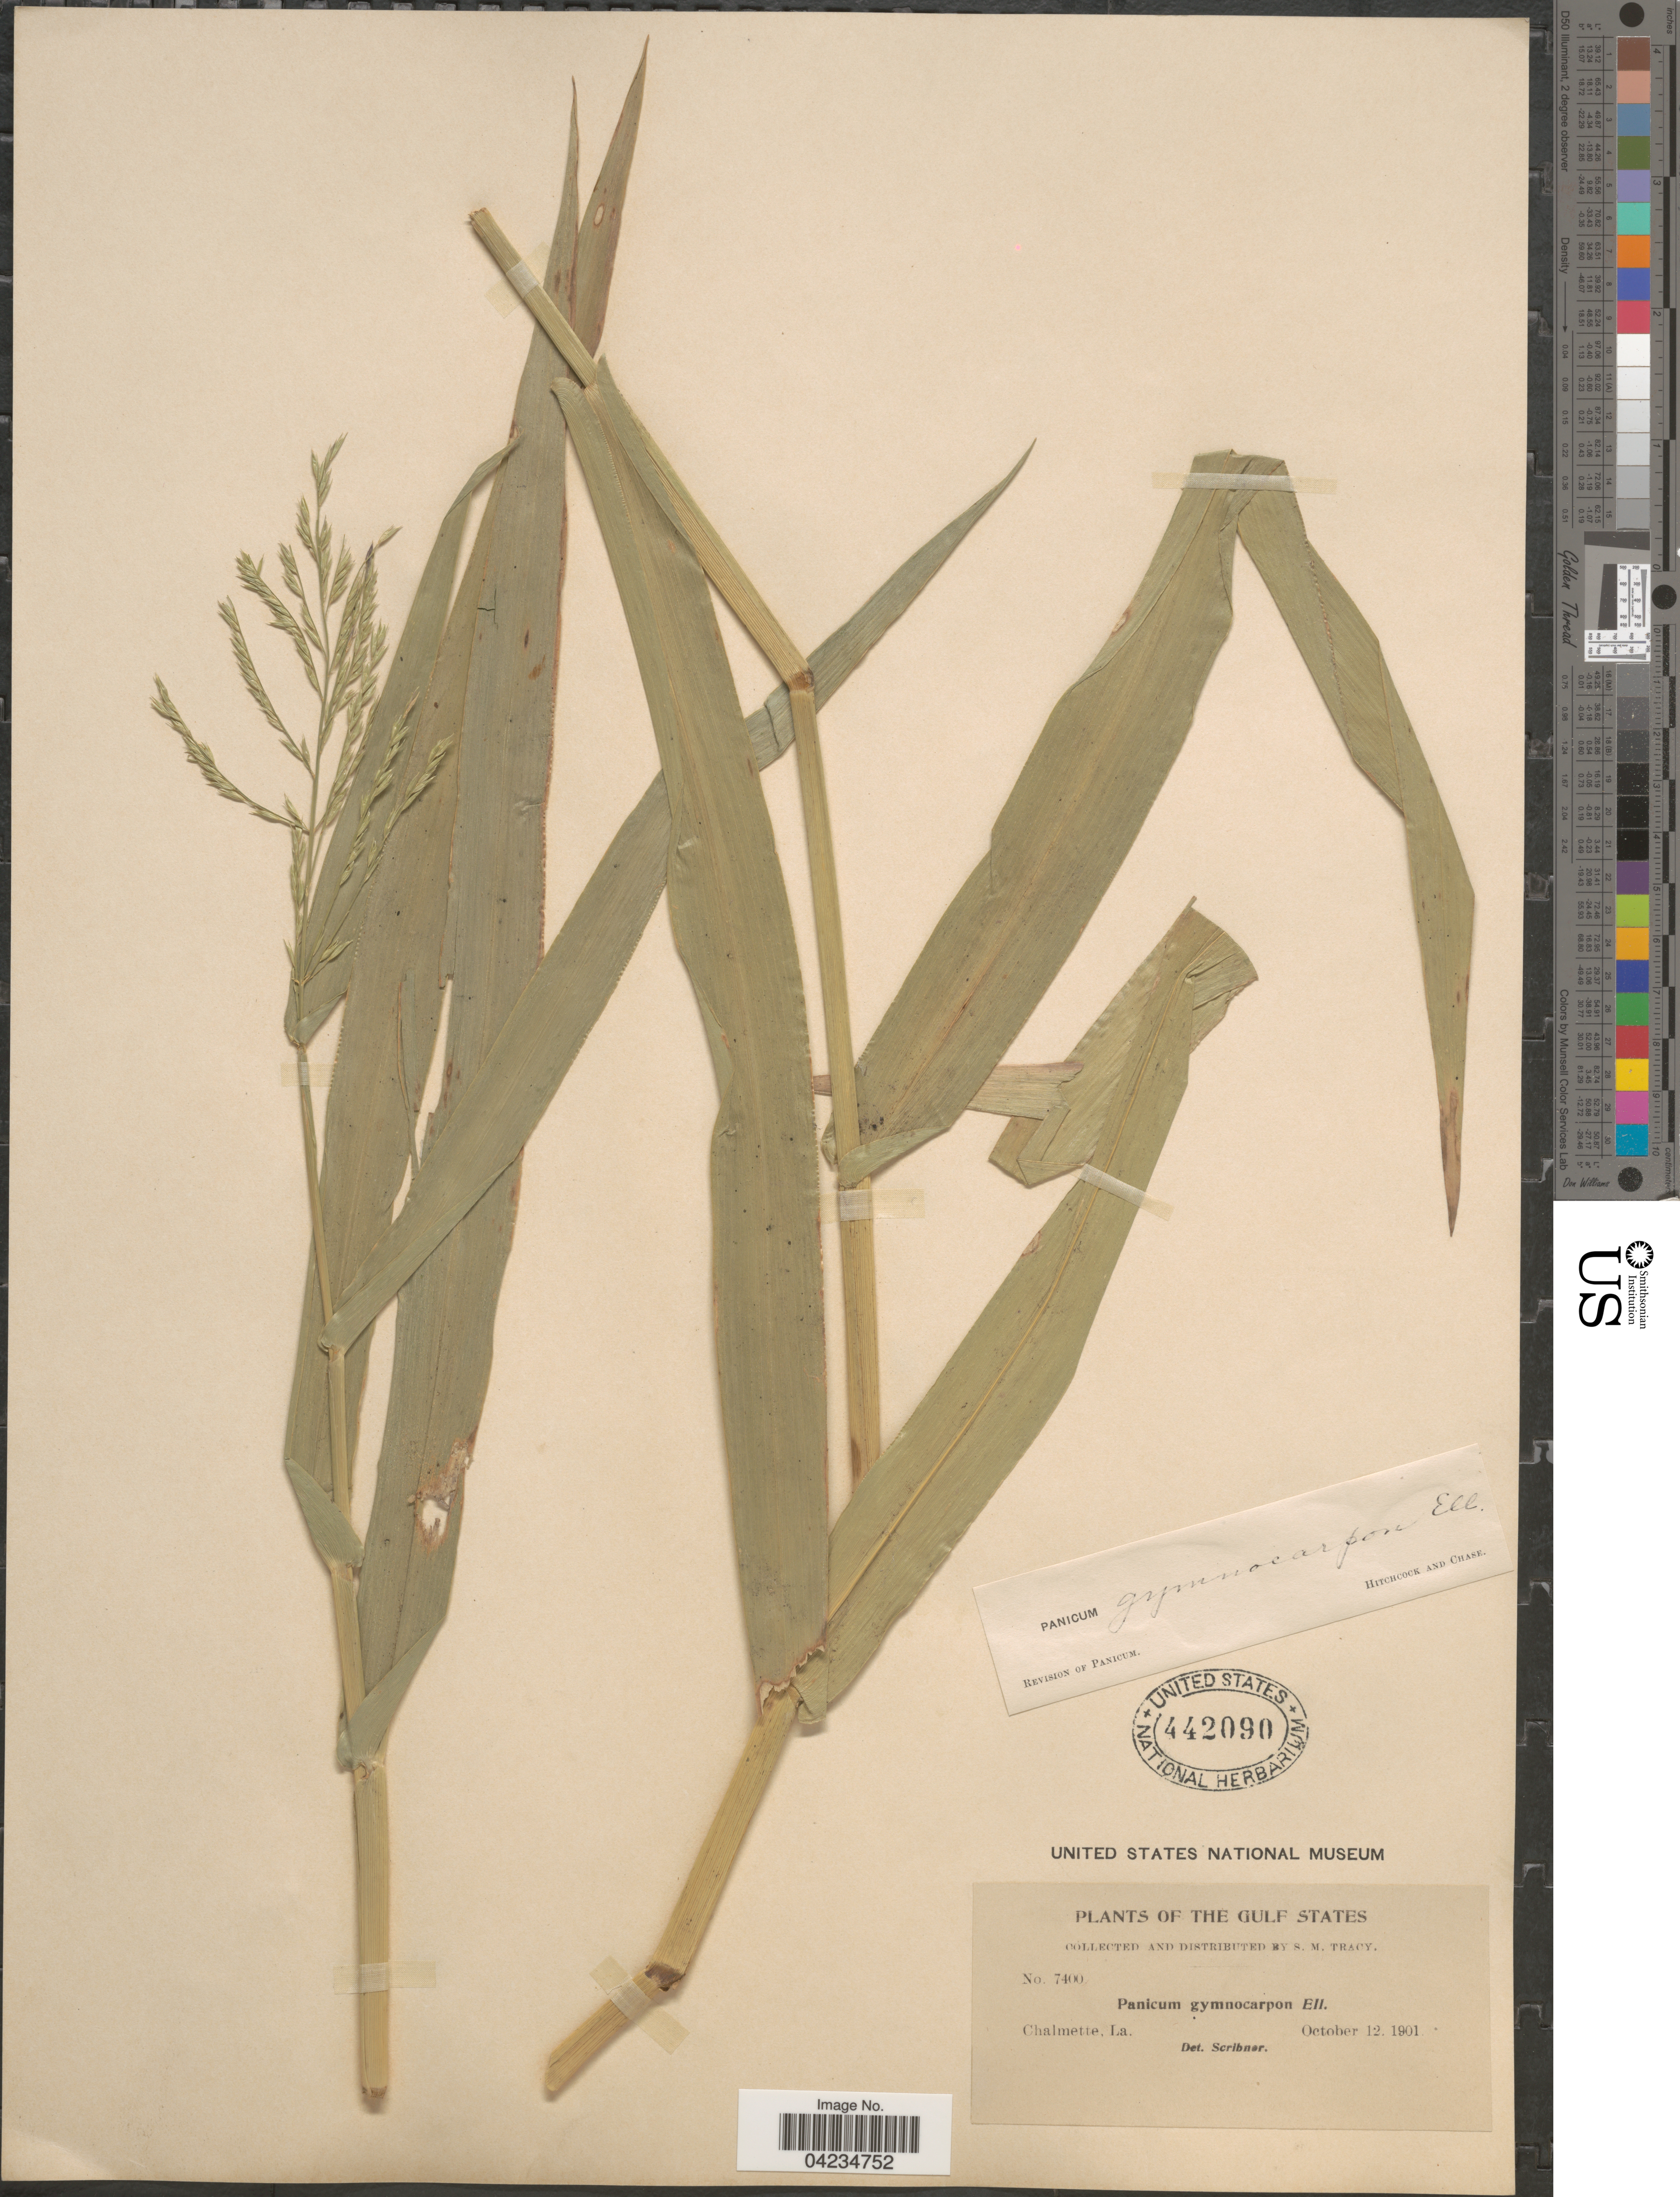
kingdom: Plantae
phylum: Tracheophyta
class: Liliopsida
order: Poales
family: Poaceae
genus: Phanopyrum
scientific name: Phanopyrum gymnocarpon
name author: (Elliott) Nash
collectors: S. M. Tracy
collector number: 7400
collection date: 1901-10-12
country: United States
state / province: Louisiana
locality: Gulf States. Chalmette.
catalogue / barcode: US 442090